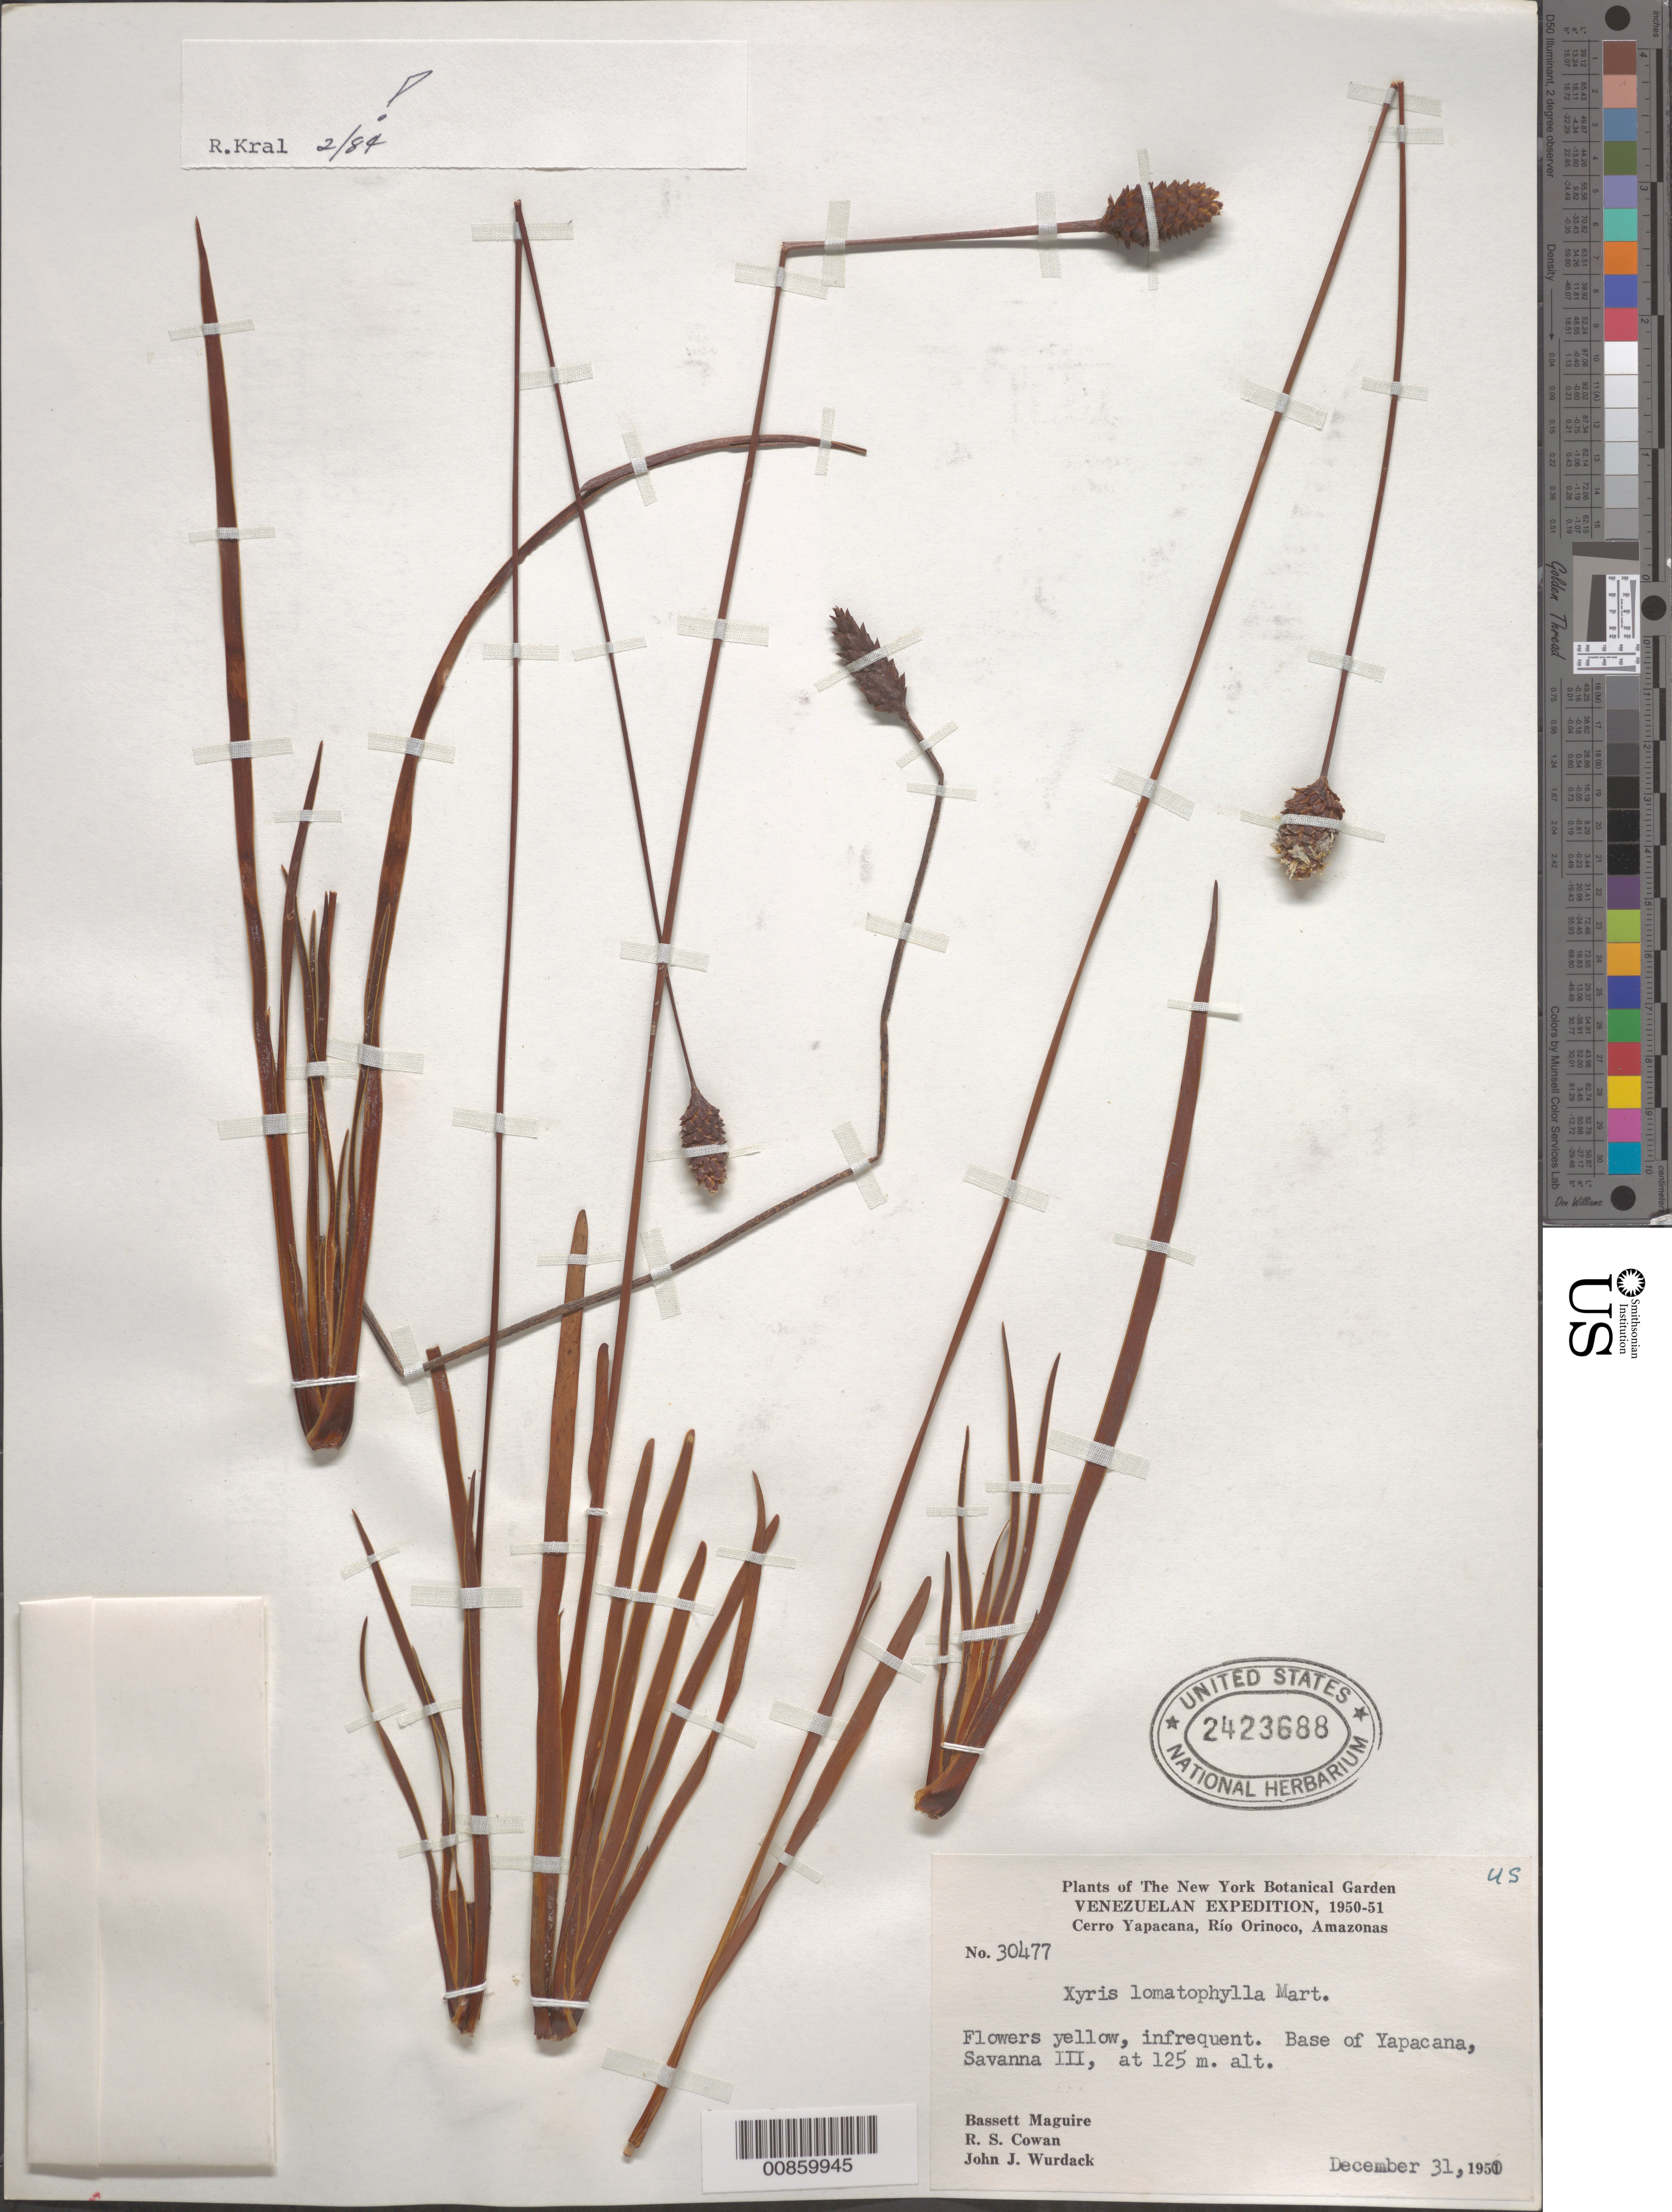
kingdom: Plantae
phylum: Tracheophyta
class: Liliopsida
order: Poales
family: Xyridaceae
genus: Xyris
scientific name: Xyris lomatophylla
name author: Mart.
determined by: Kral, Robert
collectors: B. Maguire, R. S. Cowan & J. J. Wurdack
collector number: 30477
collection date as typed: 31-Dec-50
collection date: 1950-12-31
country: Venezuela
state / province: Amazonas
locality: Cerro Yapacána, Río Orinoco; Savanna No. 3, base of Yapacána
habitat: Savanna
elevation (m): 125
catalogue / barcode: US 2423688